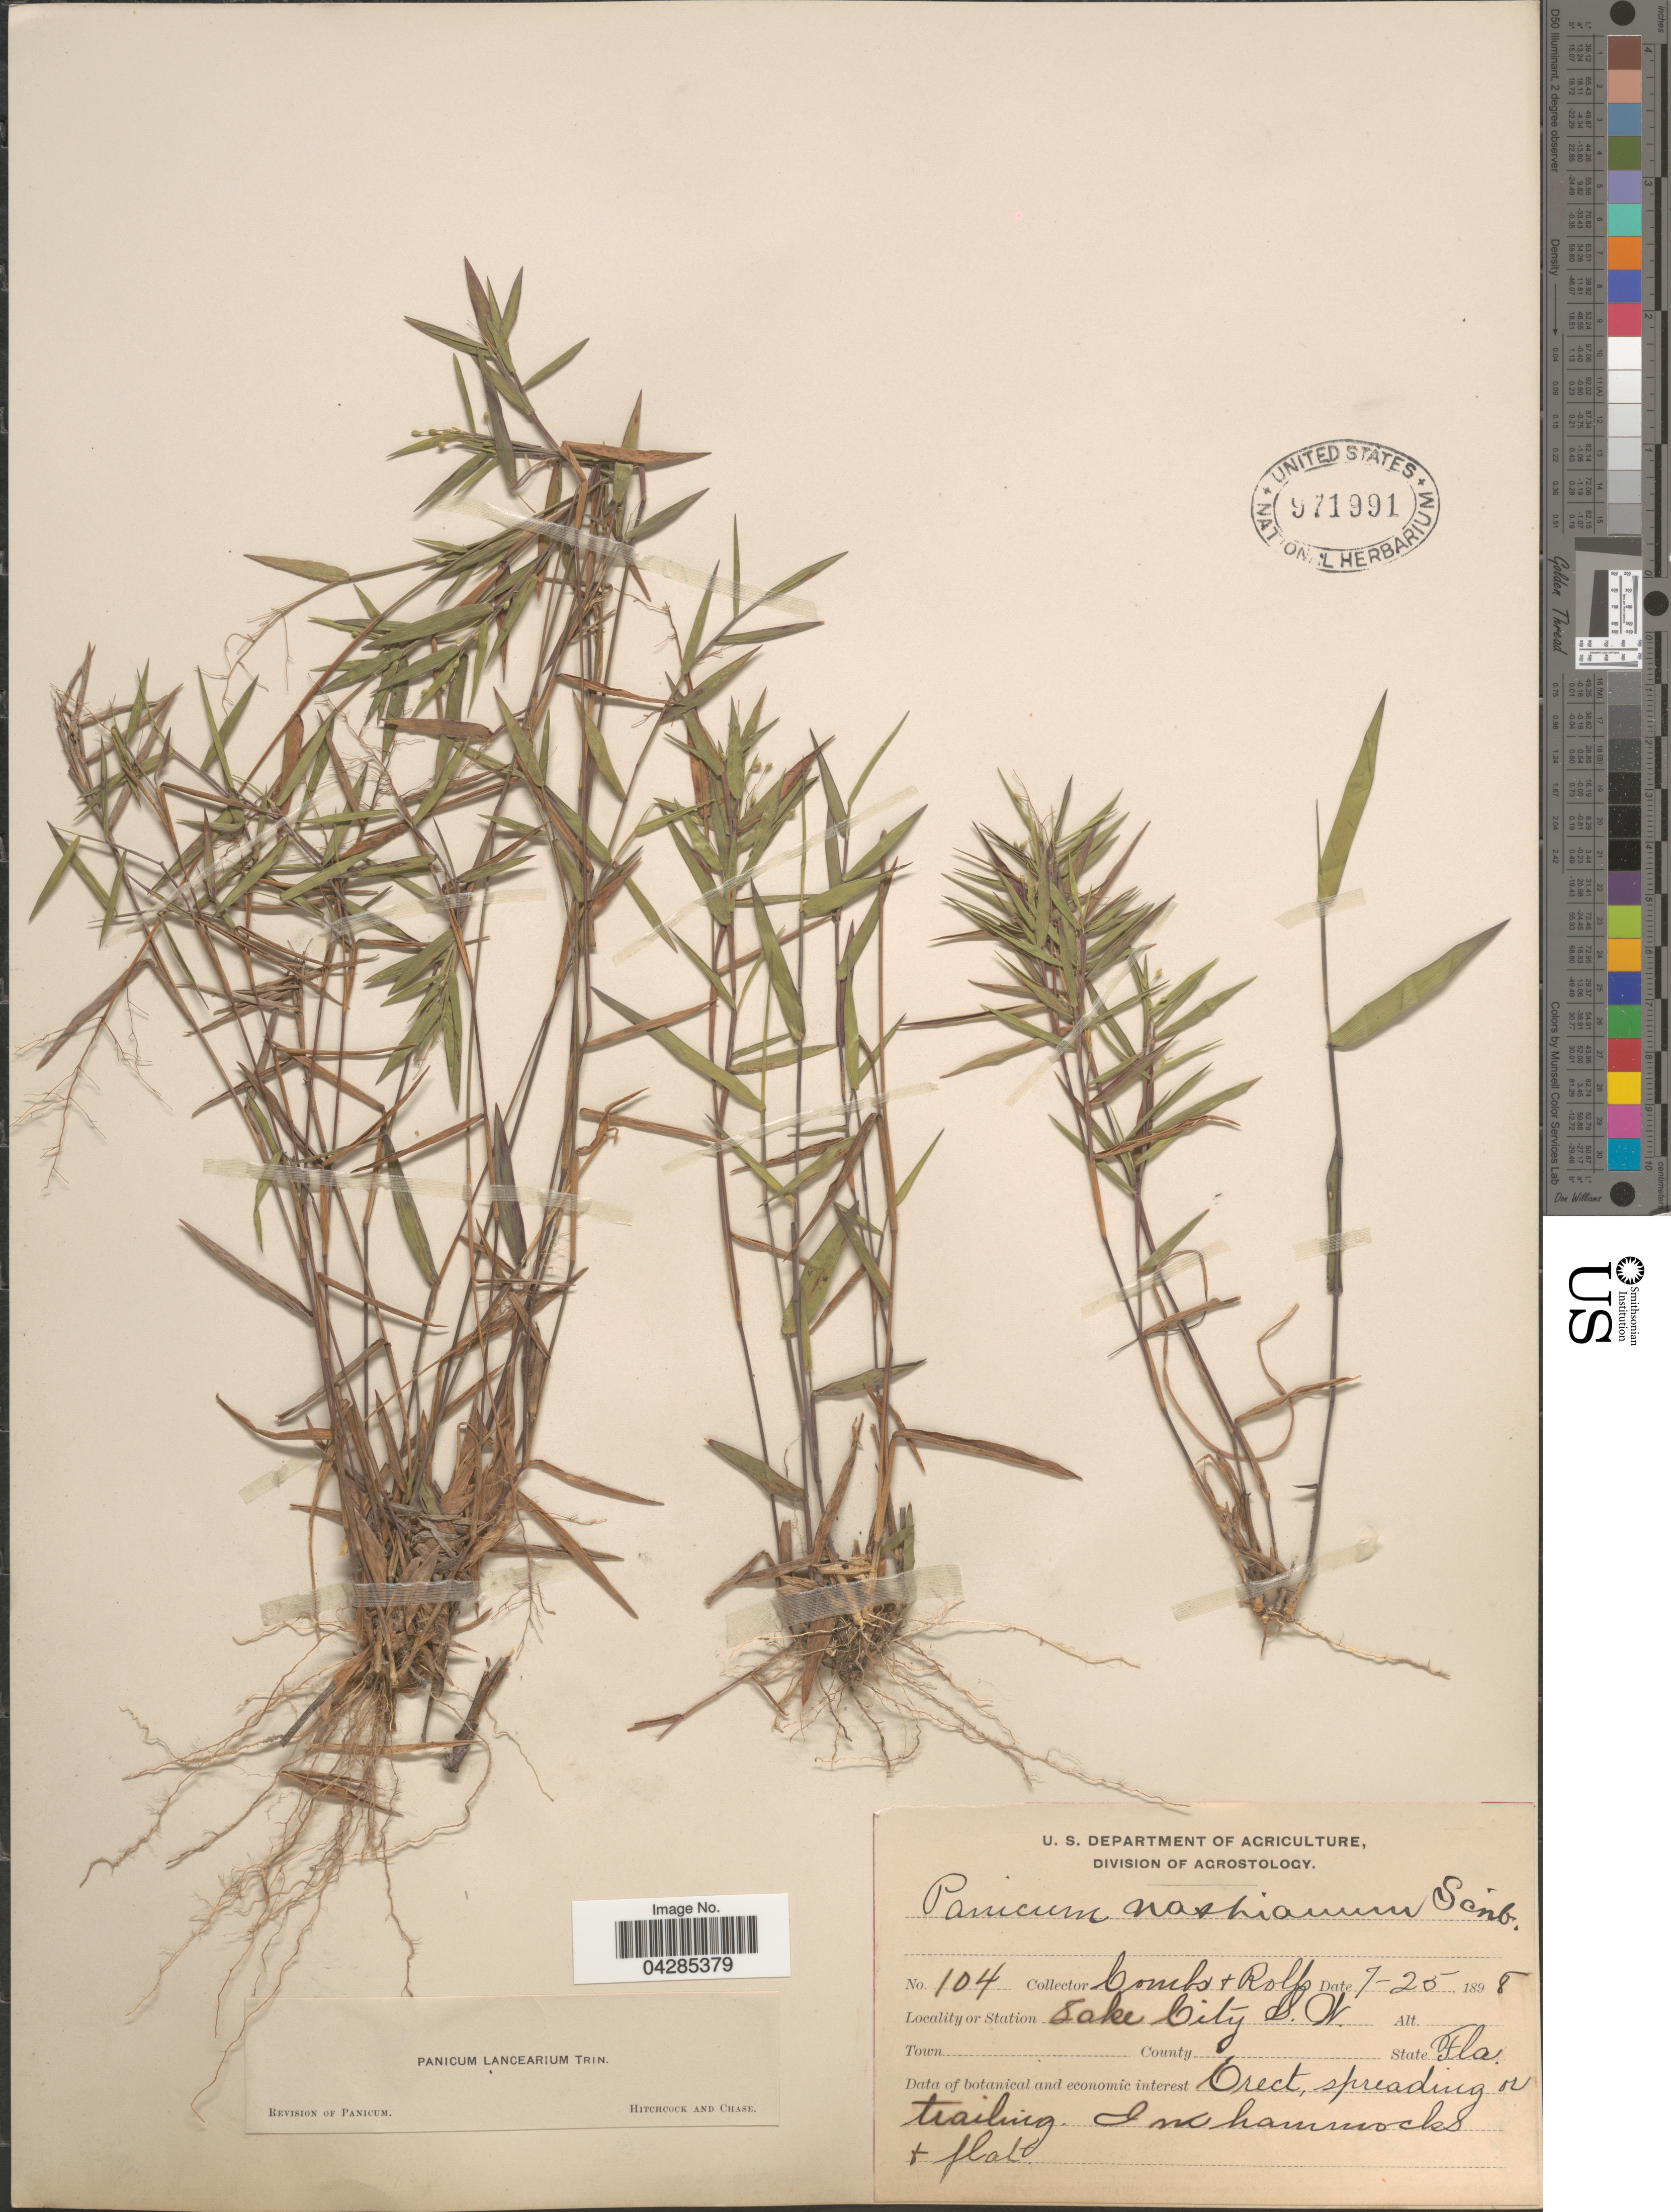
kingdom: Plantae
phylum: Tracheophyta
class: Liliopsida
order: Poales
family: Poaceae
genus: Dichanthelium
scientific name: Dichanthelium portoricense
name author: (Desv. ex Ham.) B.F. Hansen & Wunderlin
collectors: -. Combs & Rolfs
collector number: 104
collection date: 1898-07-25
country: United States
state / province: Florida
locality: Lake City S.W.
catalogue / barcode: US 971991